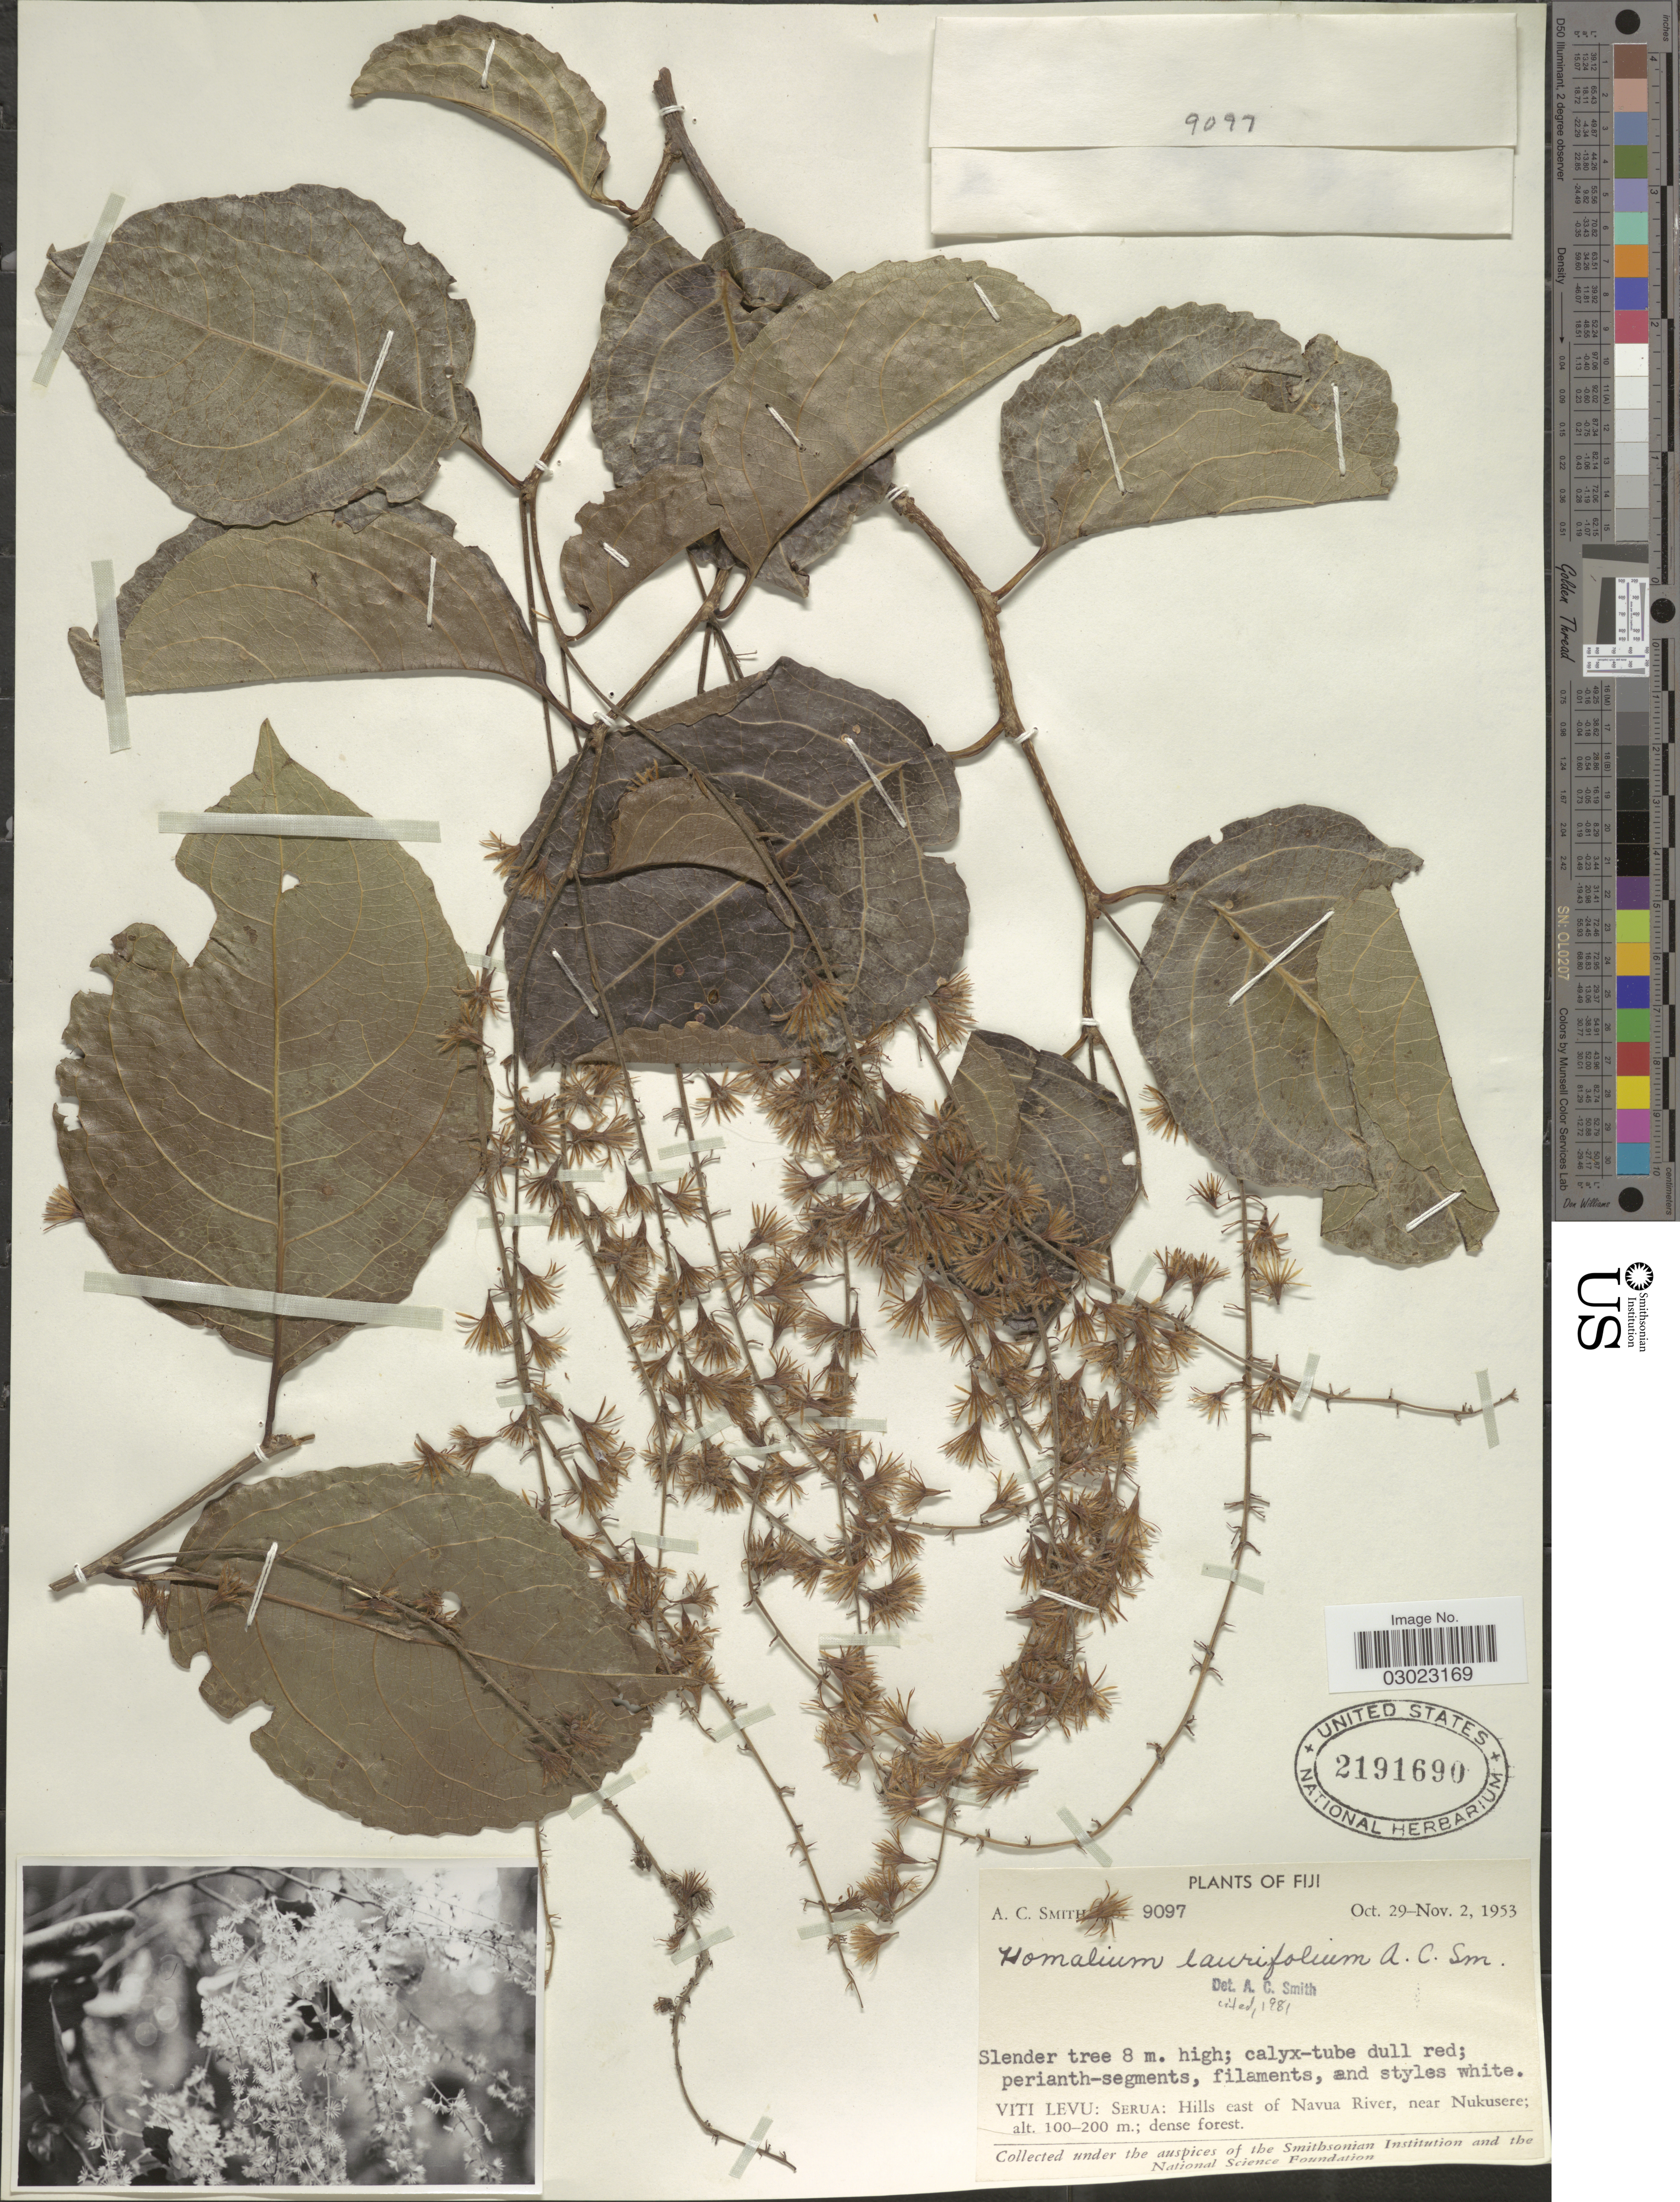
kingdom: Plantae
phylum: Tracheophyta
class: Magnoliopsida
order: Malpighiales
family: Salicaceae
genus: Homalium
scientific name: Homalium laurifolium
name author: A.C. Sm.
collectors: A. C. Smith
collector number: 9097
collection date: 1953-10-29/1953-11-02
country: Fiji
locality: Viti Levu: Serua: Hills east of Navua River, near Nukusere.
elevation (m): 100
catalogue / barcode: US 2191690